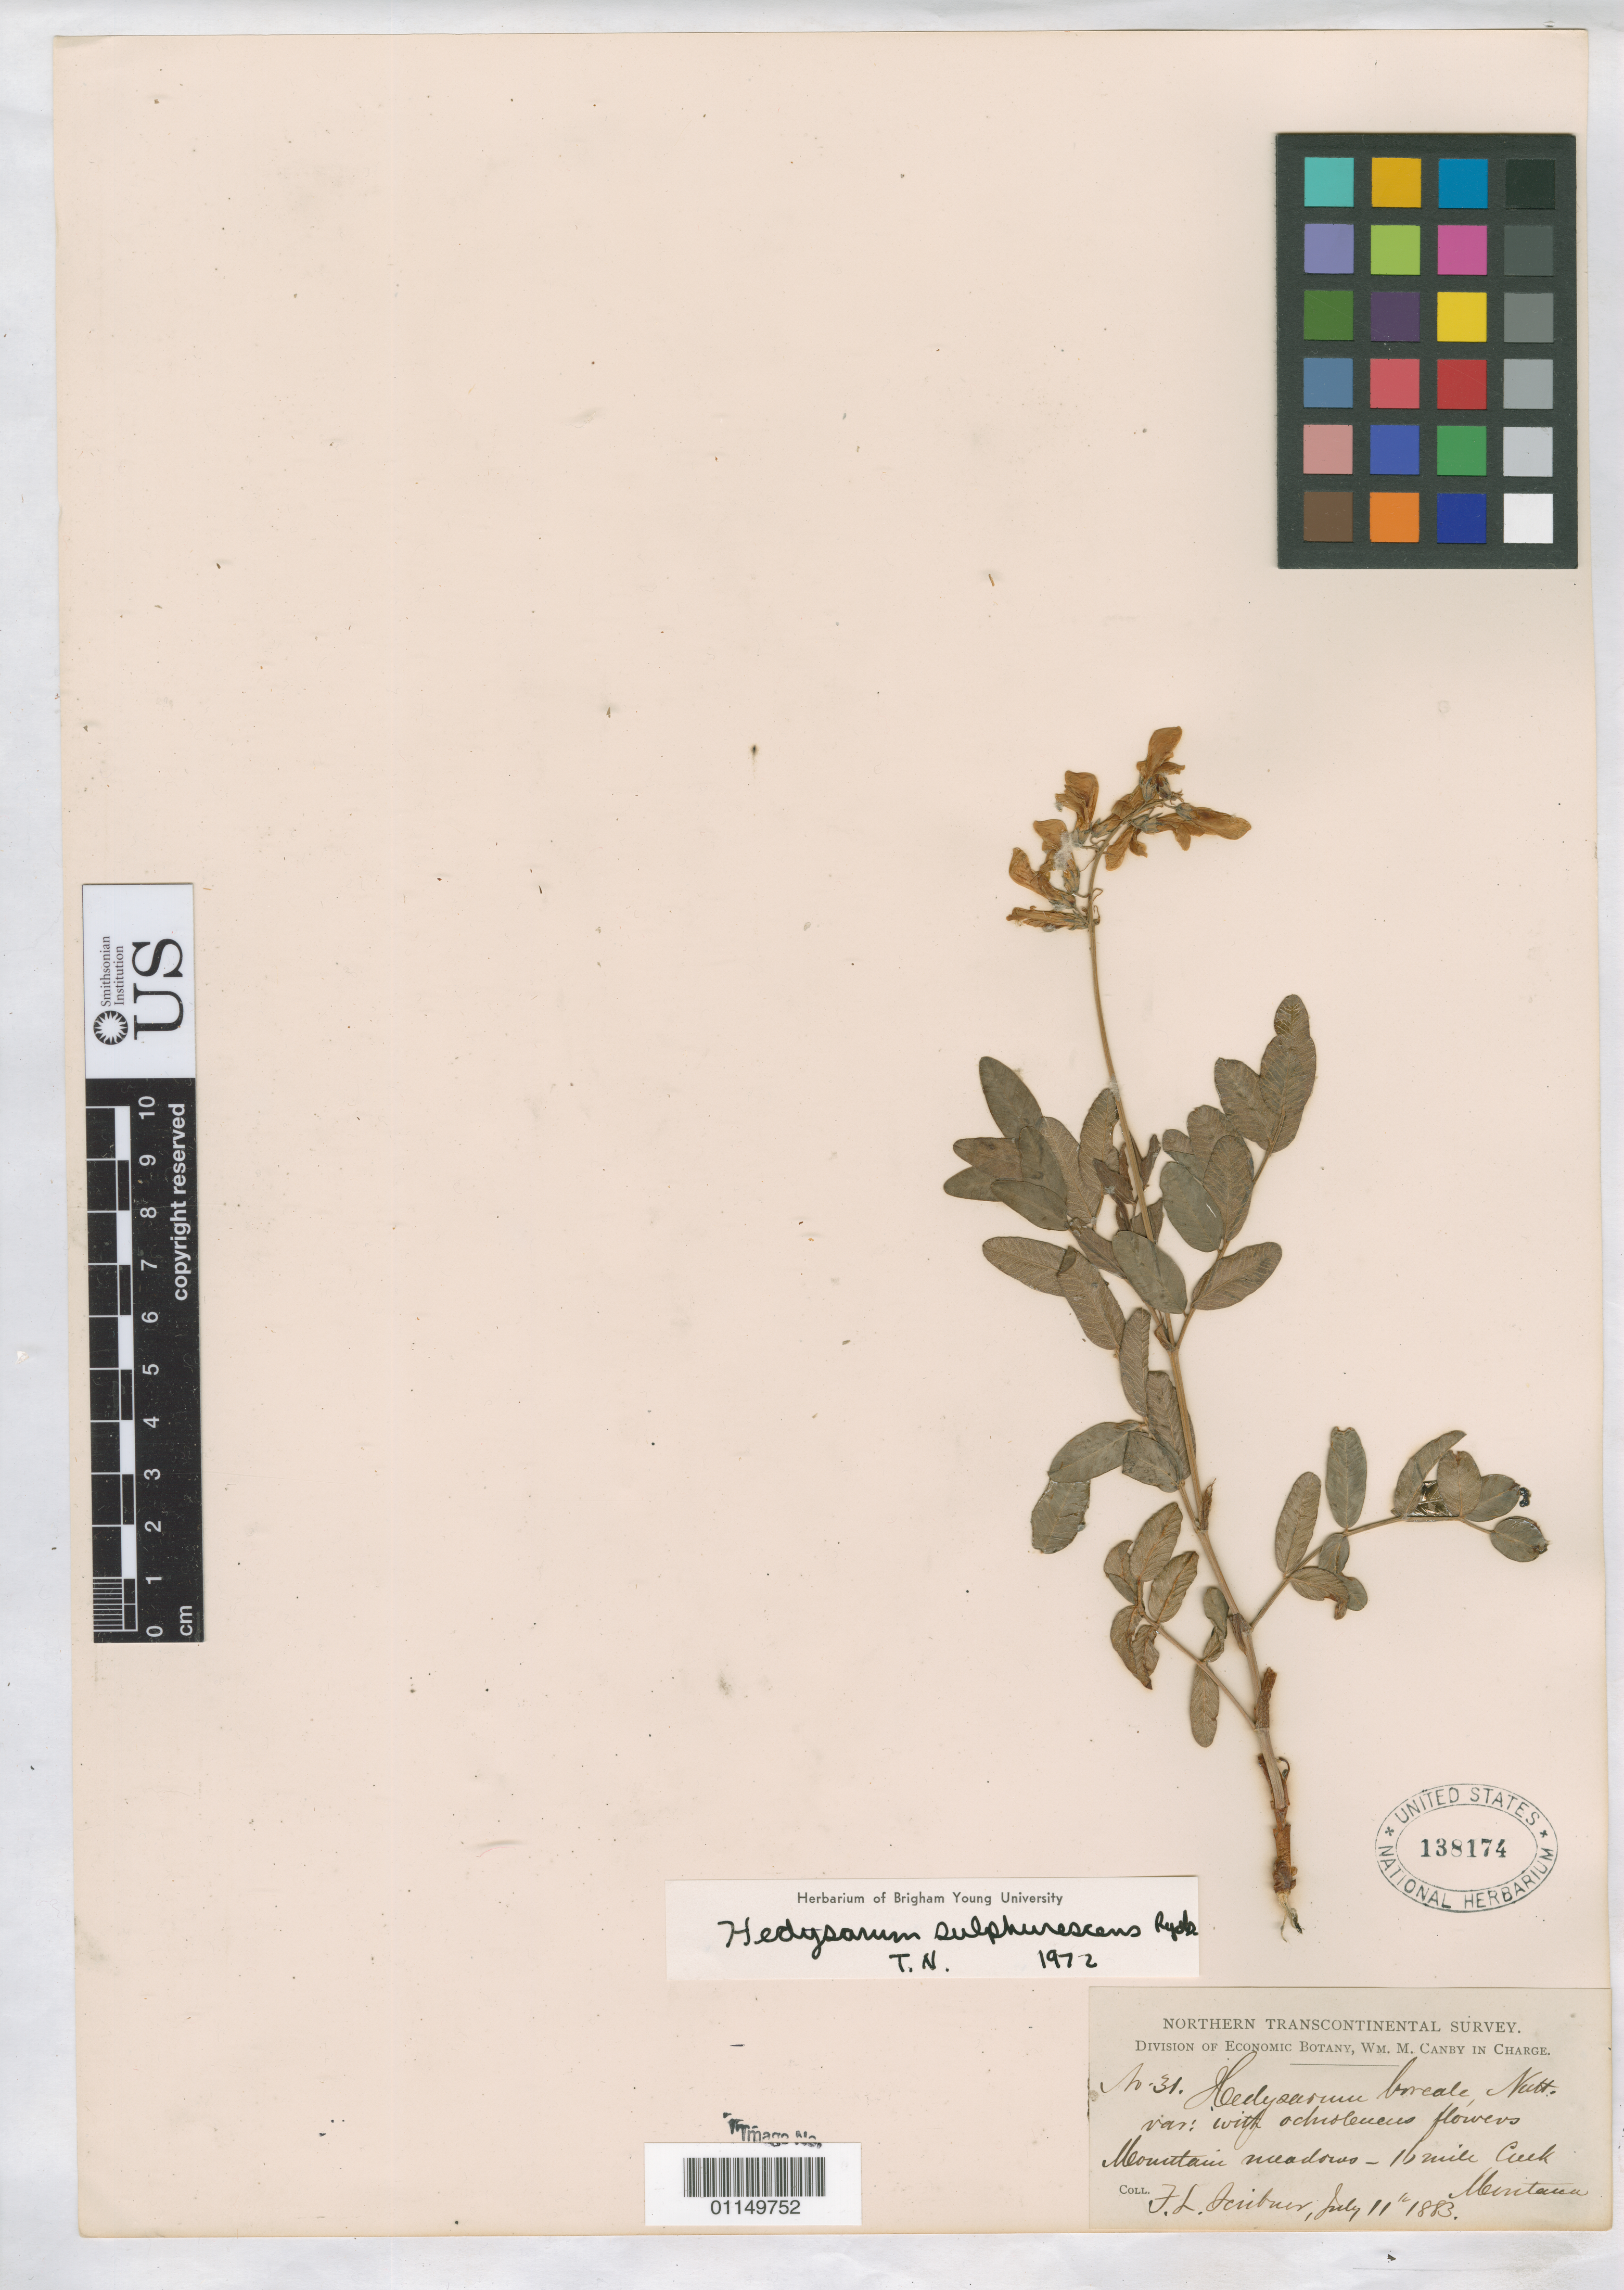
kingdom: Plantae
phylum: Tracheophyta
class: Magnoliopsida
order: Fabales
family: Fabaceae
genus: Hedysarum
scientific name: Hedysarum sulphurescens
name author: Rydb.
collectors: F. L. Scribner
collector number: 31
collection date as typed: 11 Jul 1883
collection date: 1883-07-11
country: United States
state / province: Montana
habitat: Mountain meadows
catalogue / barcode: US 138174